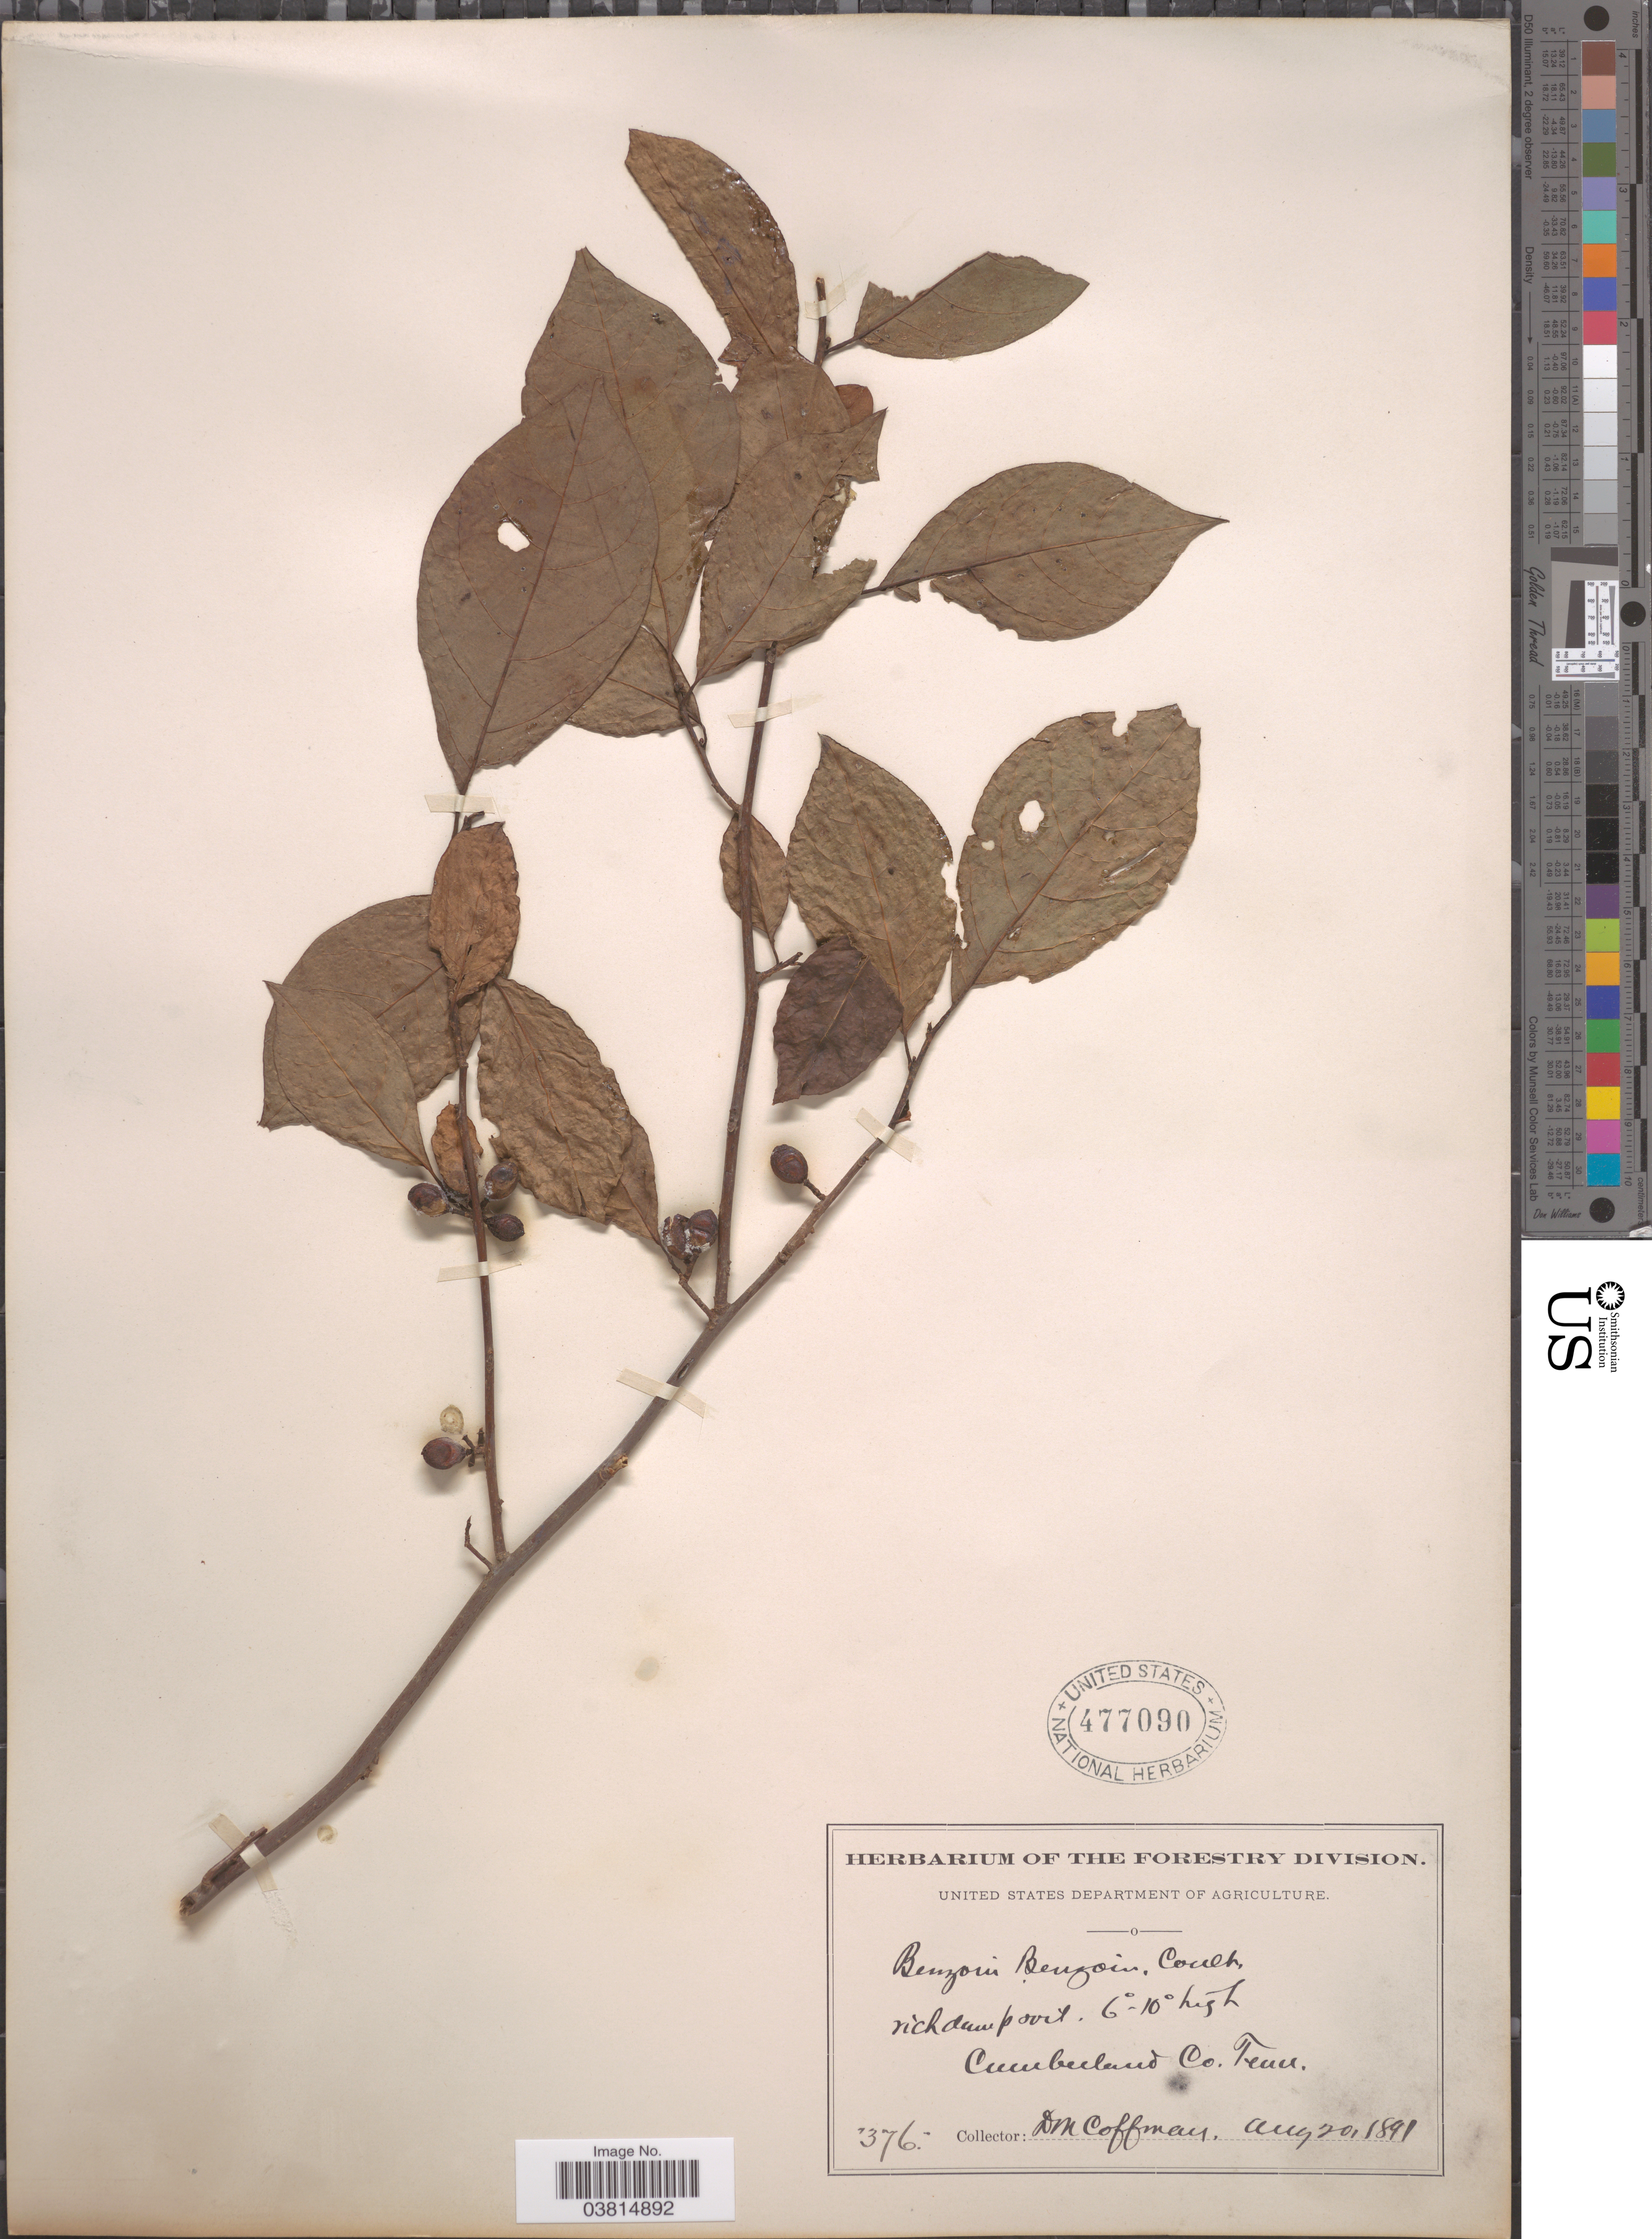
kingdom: Plantae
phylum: Tracheophyta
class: Magnoliopsida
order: Laurales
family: Lauraceae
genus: Lindera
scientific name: Lindera benzoin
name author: (L.) Blume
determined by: Strong, Mark T., (BOT), Smithsonian Institution - National Museum of Natural History (UNITED STATES)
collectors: D. M. Coffman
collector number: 376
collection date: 1891-08-20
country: United States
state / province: Tennessee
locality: Cumberland Co.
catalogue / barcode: US 477090